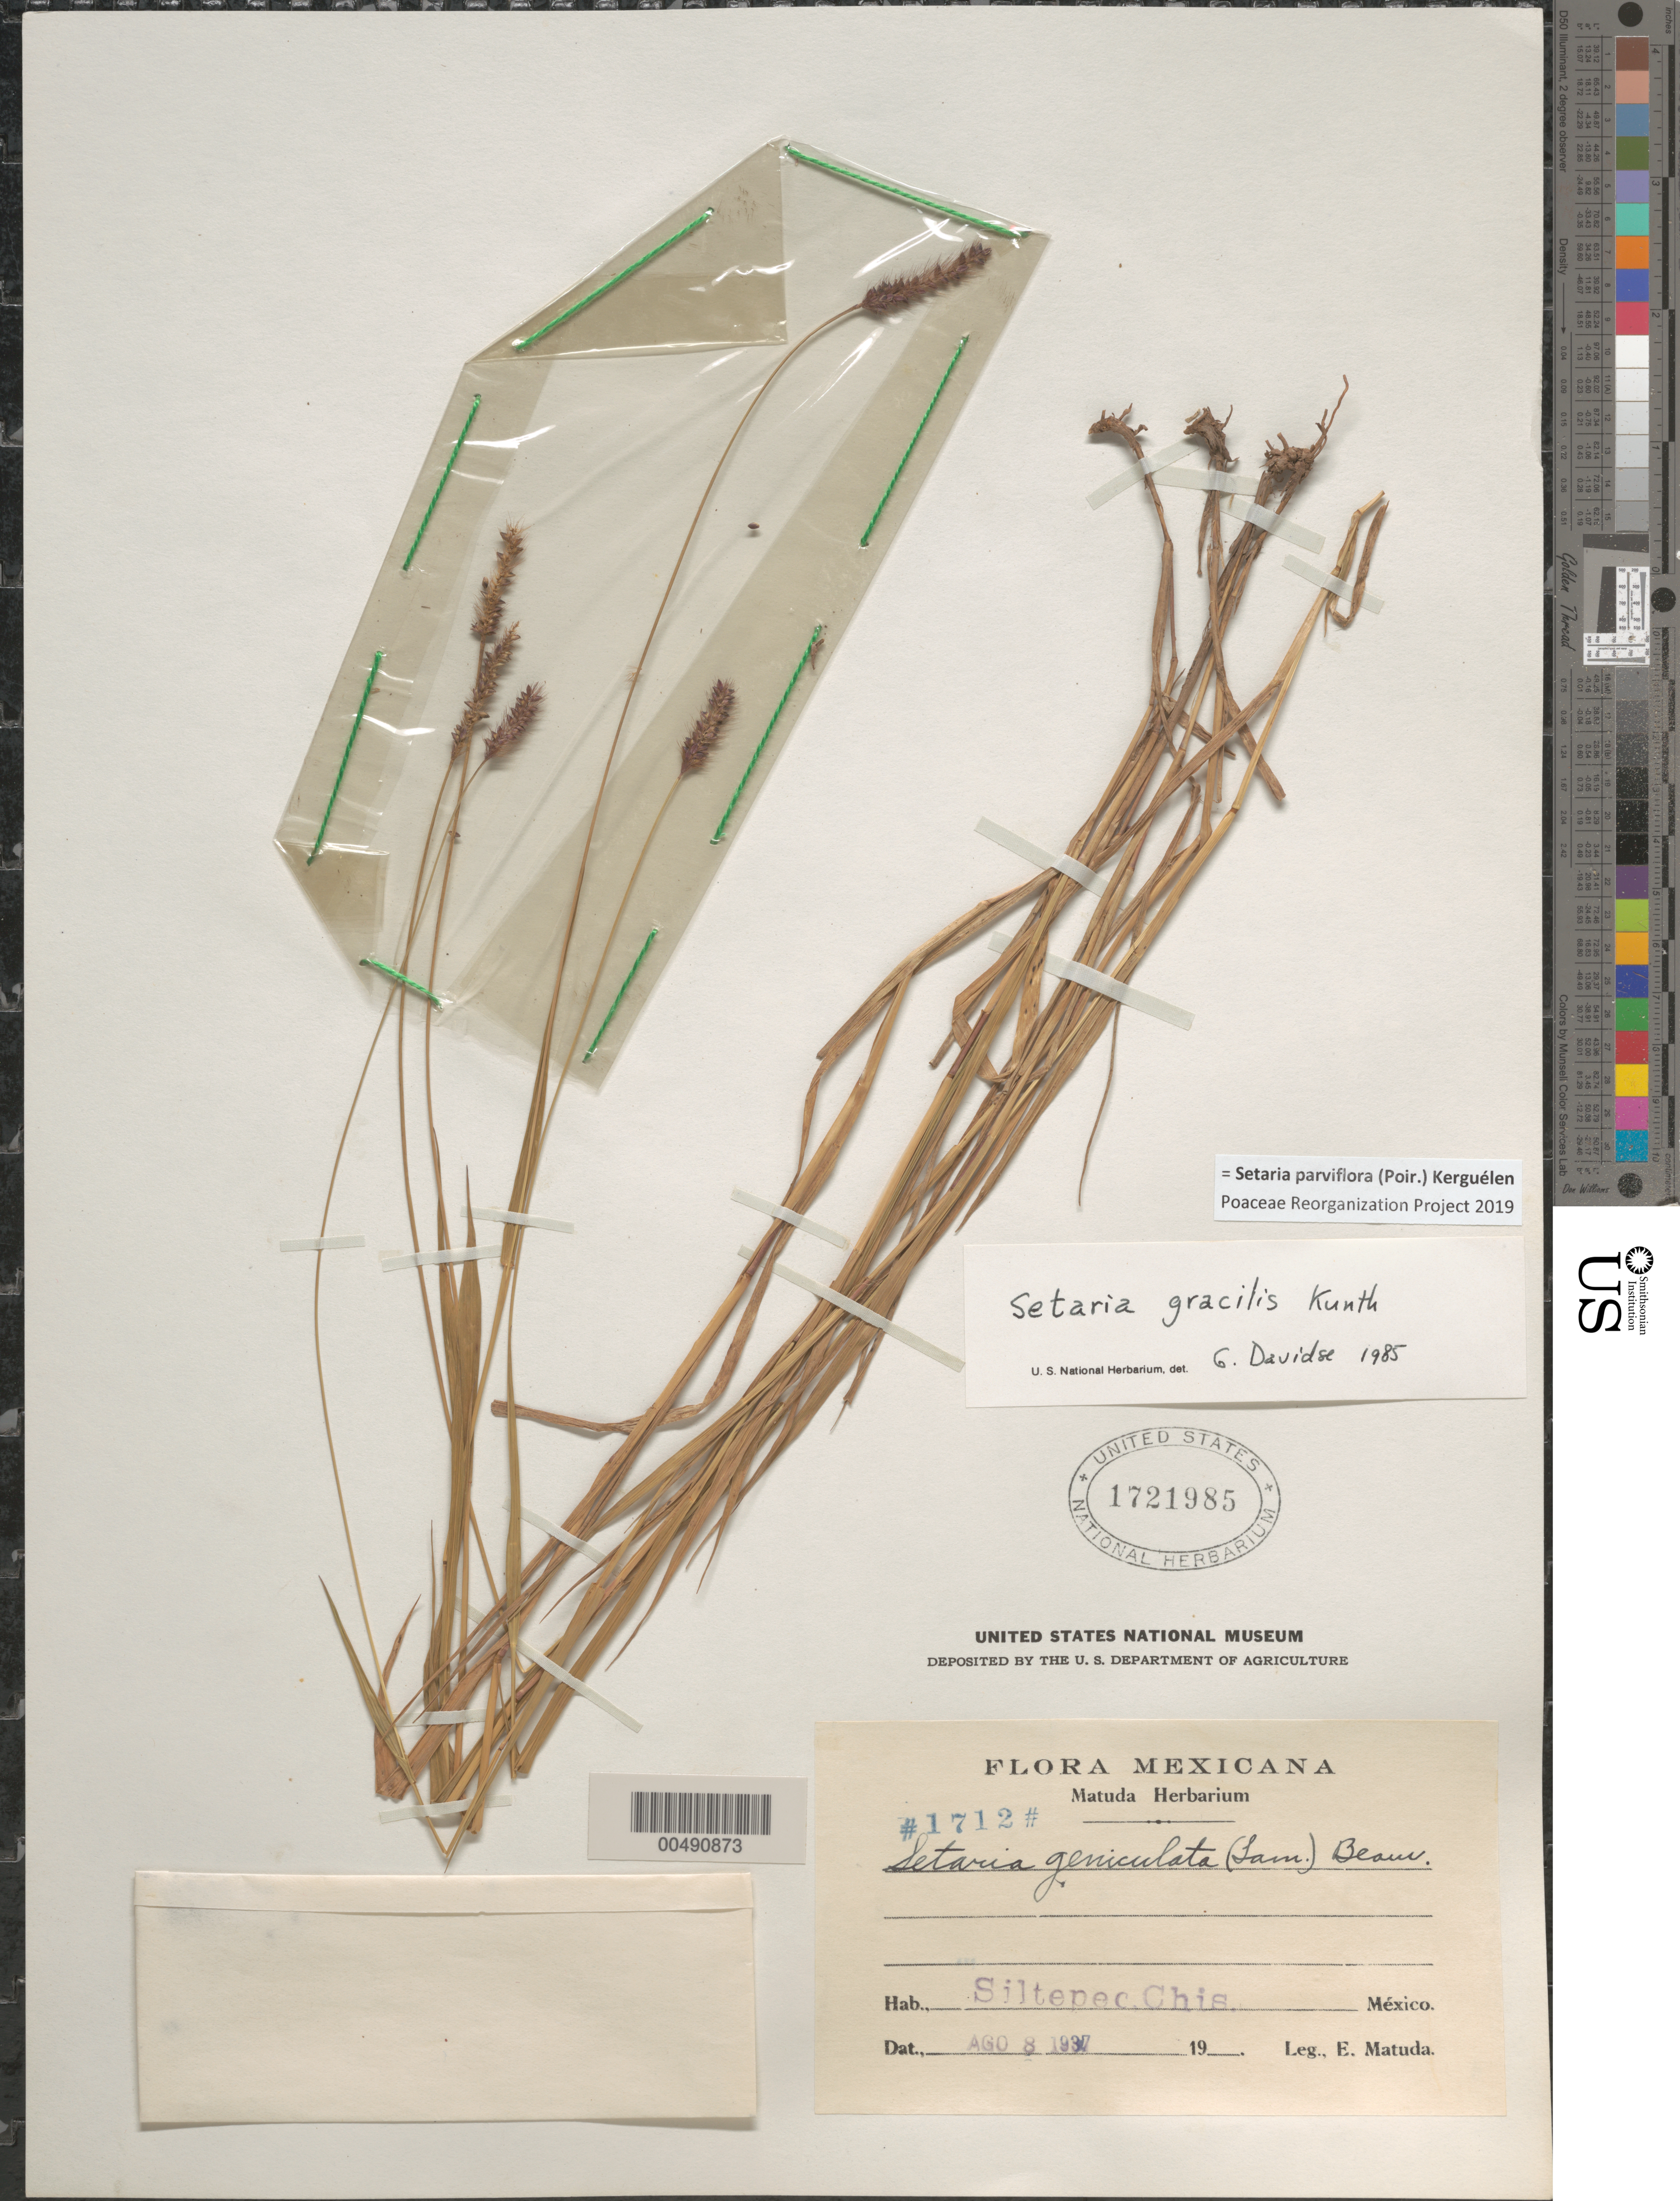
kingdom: Plantae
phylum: Tracheophyta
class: Liliopsida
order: Poales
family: Poaceae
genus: Setaria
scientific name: Setaria parviflora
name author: (Poir.) Kerguélen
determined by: Poaceae Reorganization Project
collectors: E. Matuda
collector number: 1712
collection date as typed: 8 Aug 1937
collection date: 1937-08-08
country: Mexico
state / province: Chiapas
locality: Siltepec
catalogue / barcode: US 1721985